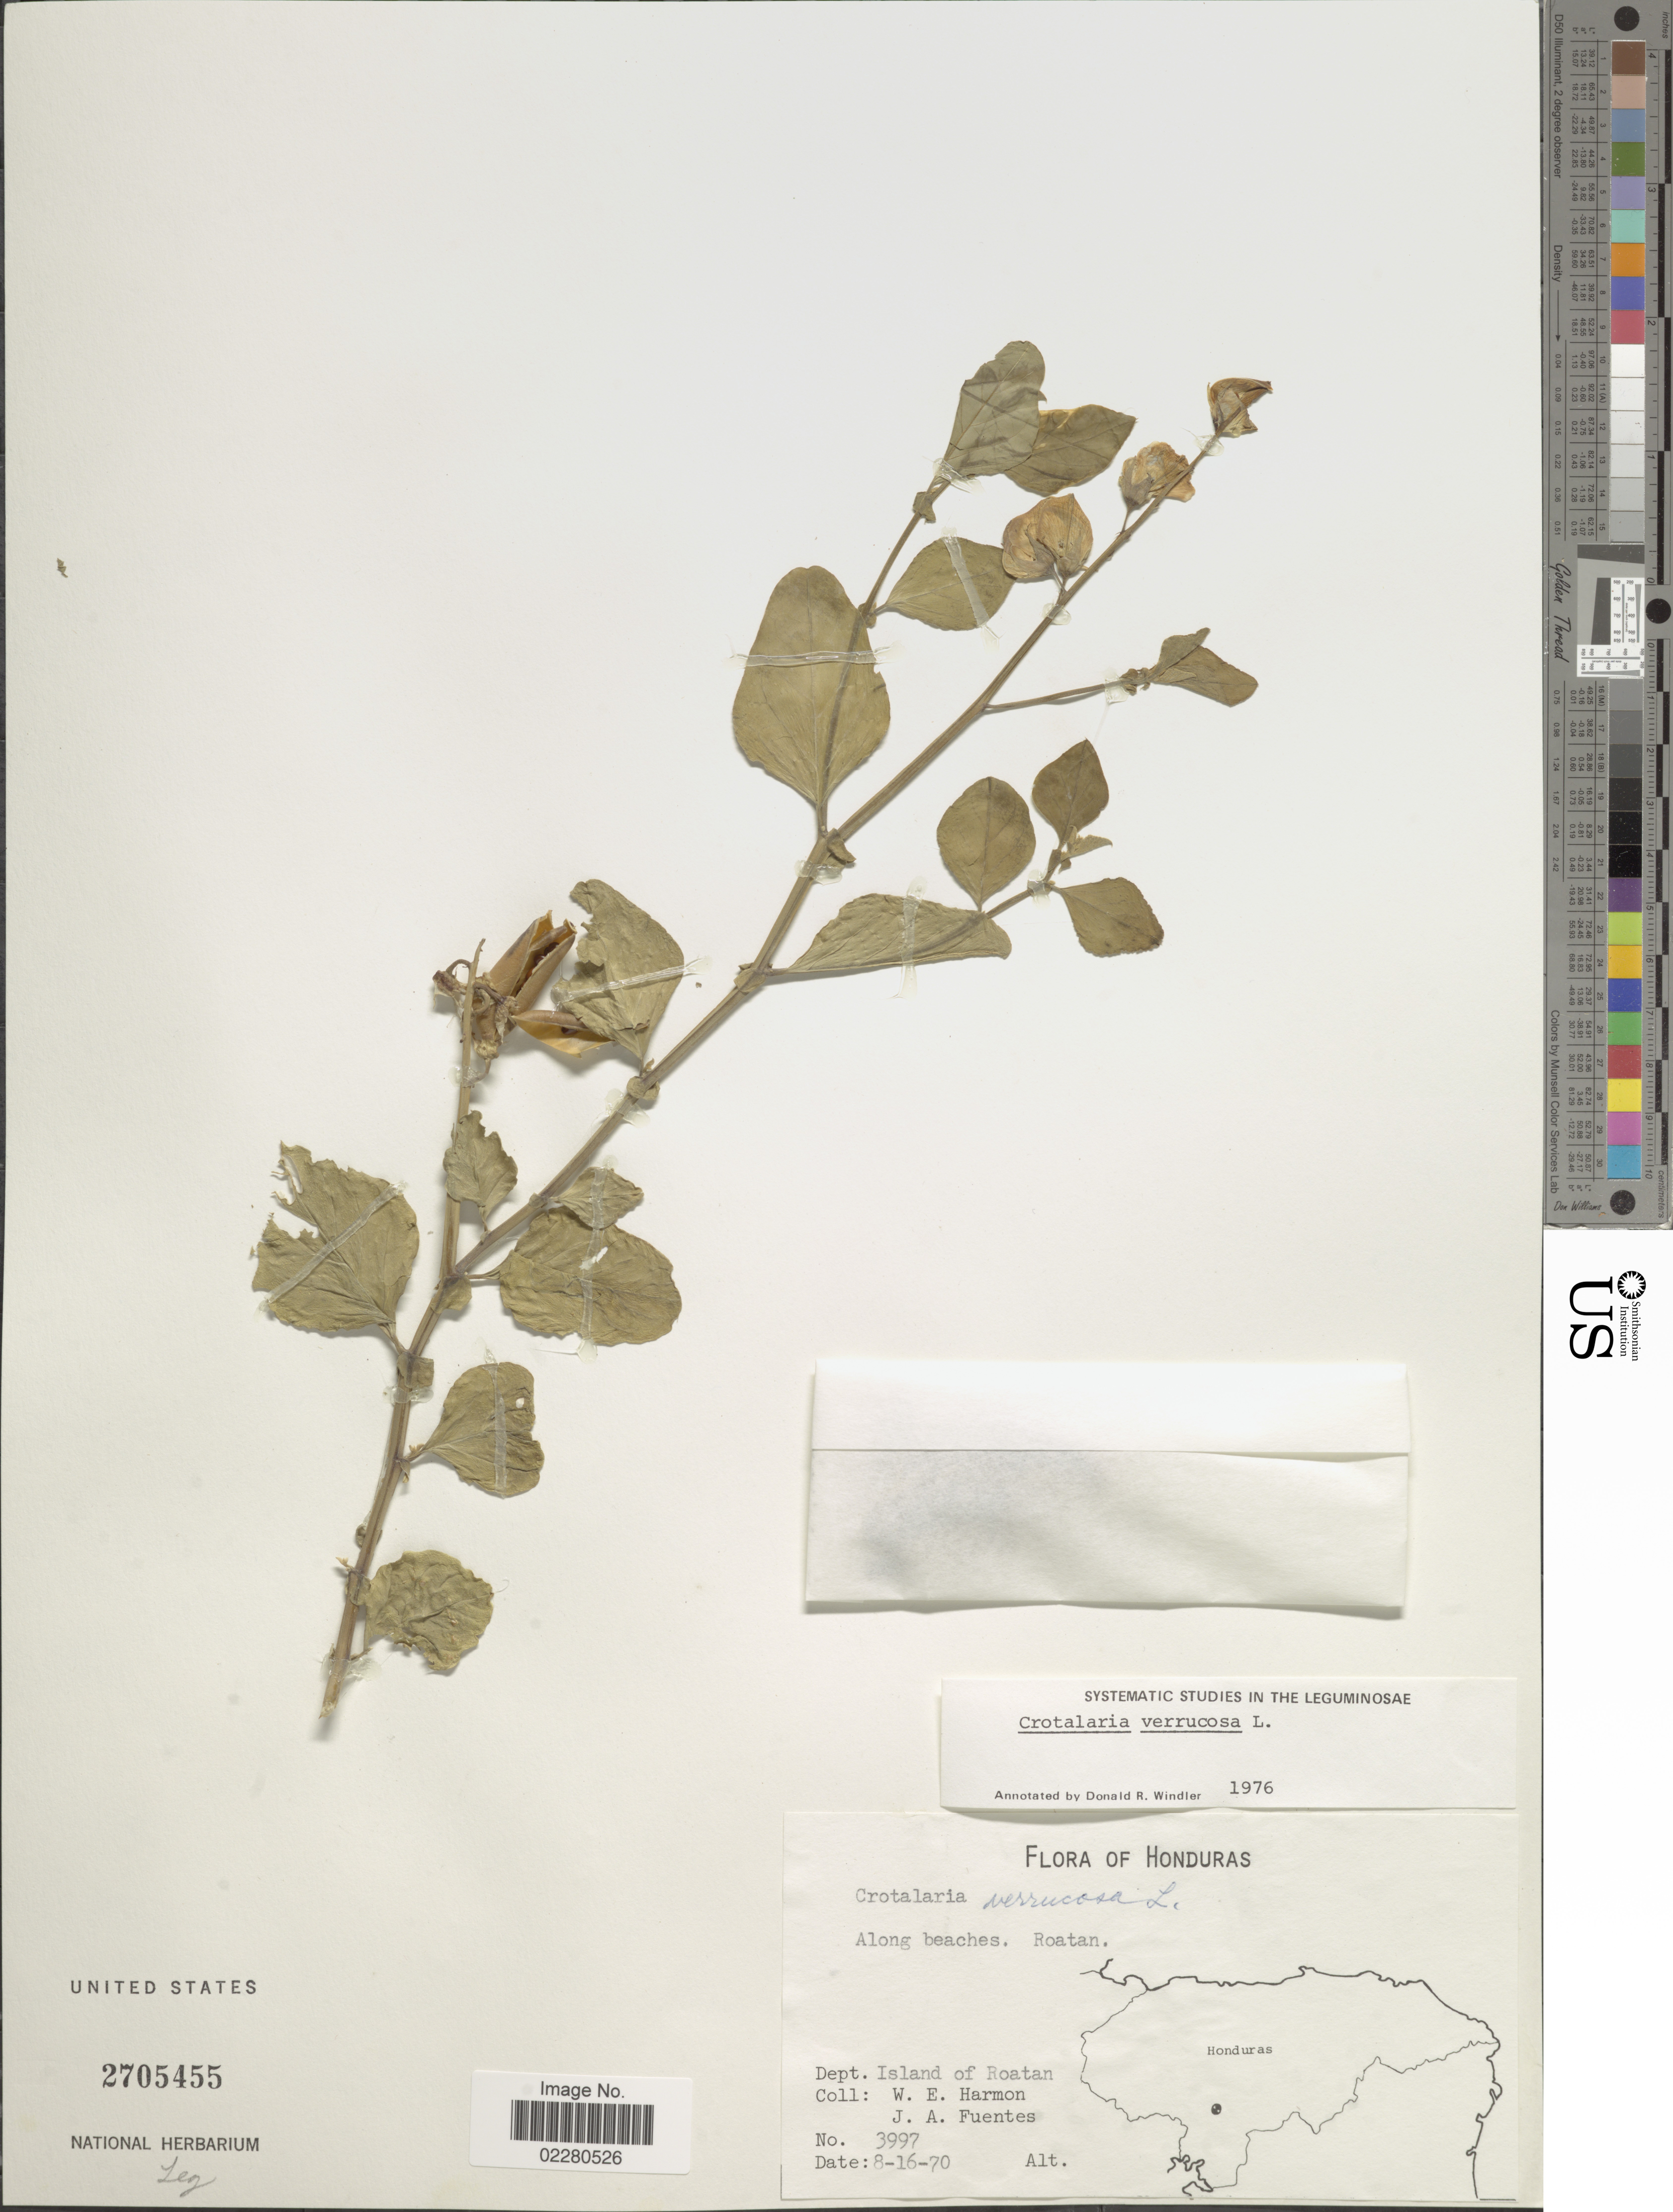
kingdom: Plantae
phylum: Tracheophyta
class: Magnoliopsida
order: Fabales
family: Fabaceae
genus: Crotalaria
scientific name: Crotalaria verrucosa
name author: L.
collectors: W. E. Harmon & J. Fuentes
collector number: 3997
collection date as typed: Transcribed d/m/y: 16/8/70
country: Honduras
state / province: Islas de la Bahía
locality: Along beaches. Roatan. Dept. Island of Roatan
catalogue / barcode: US 2705455